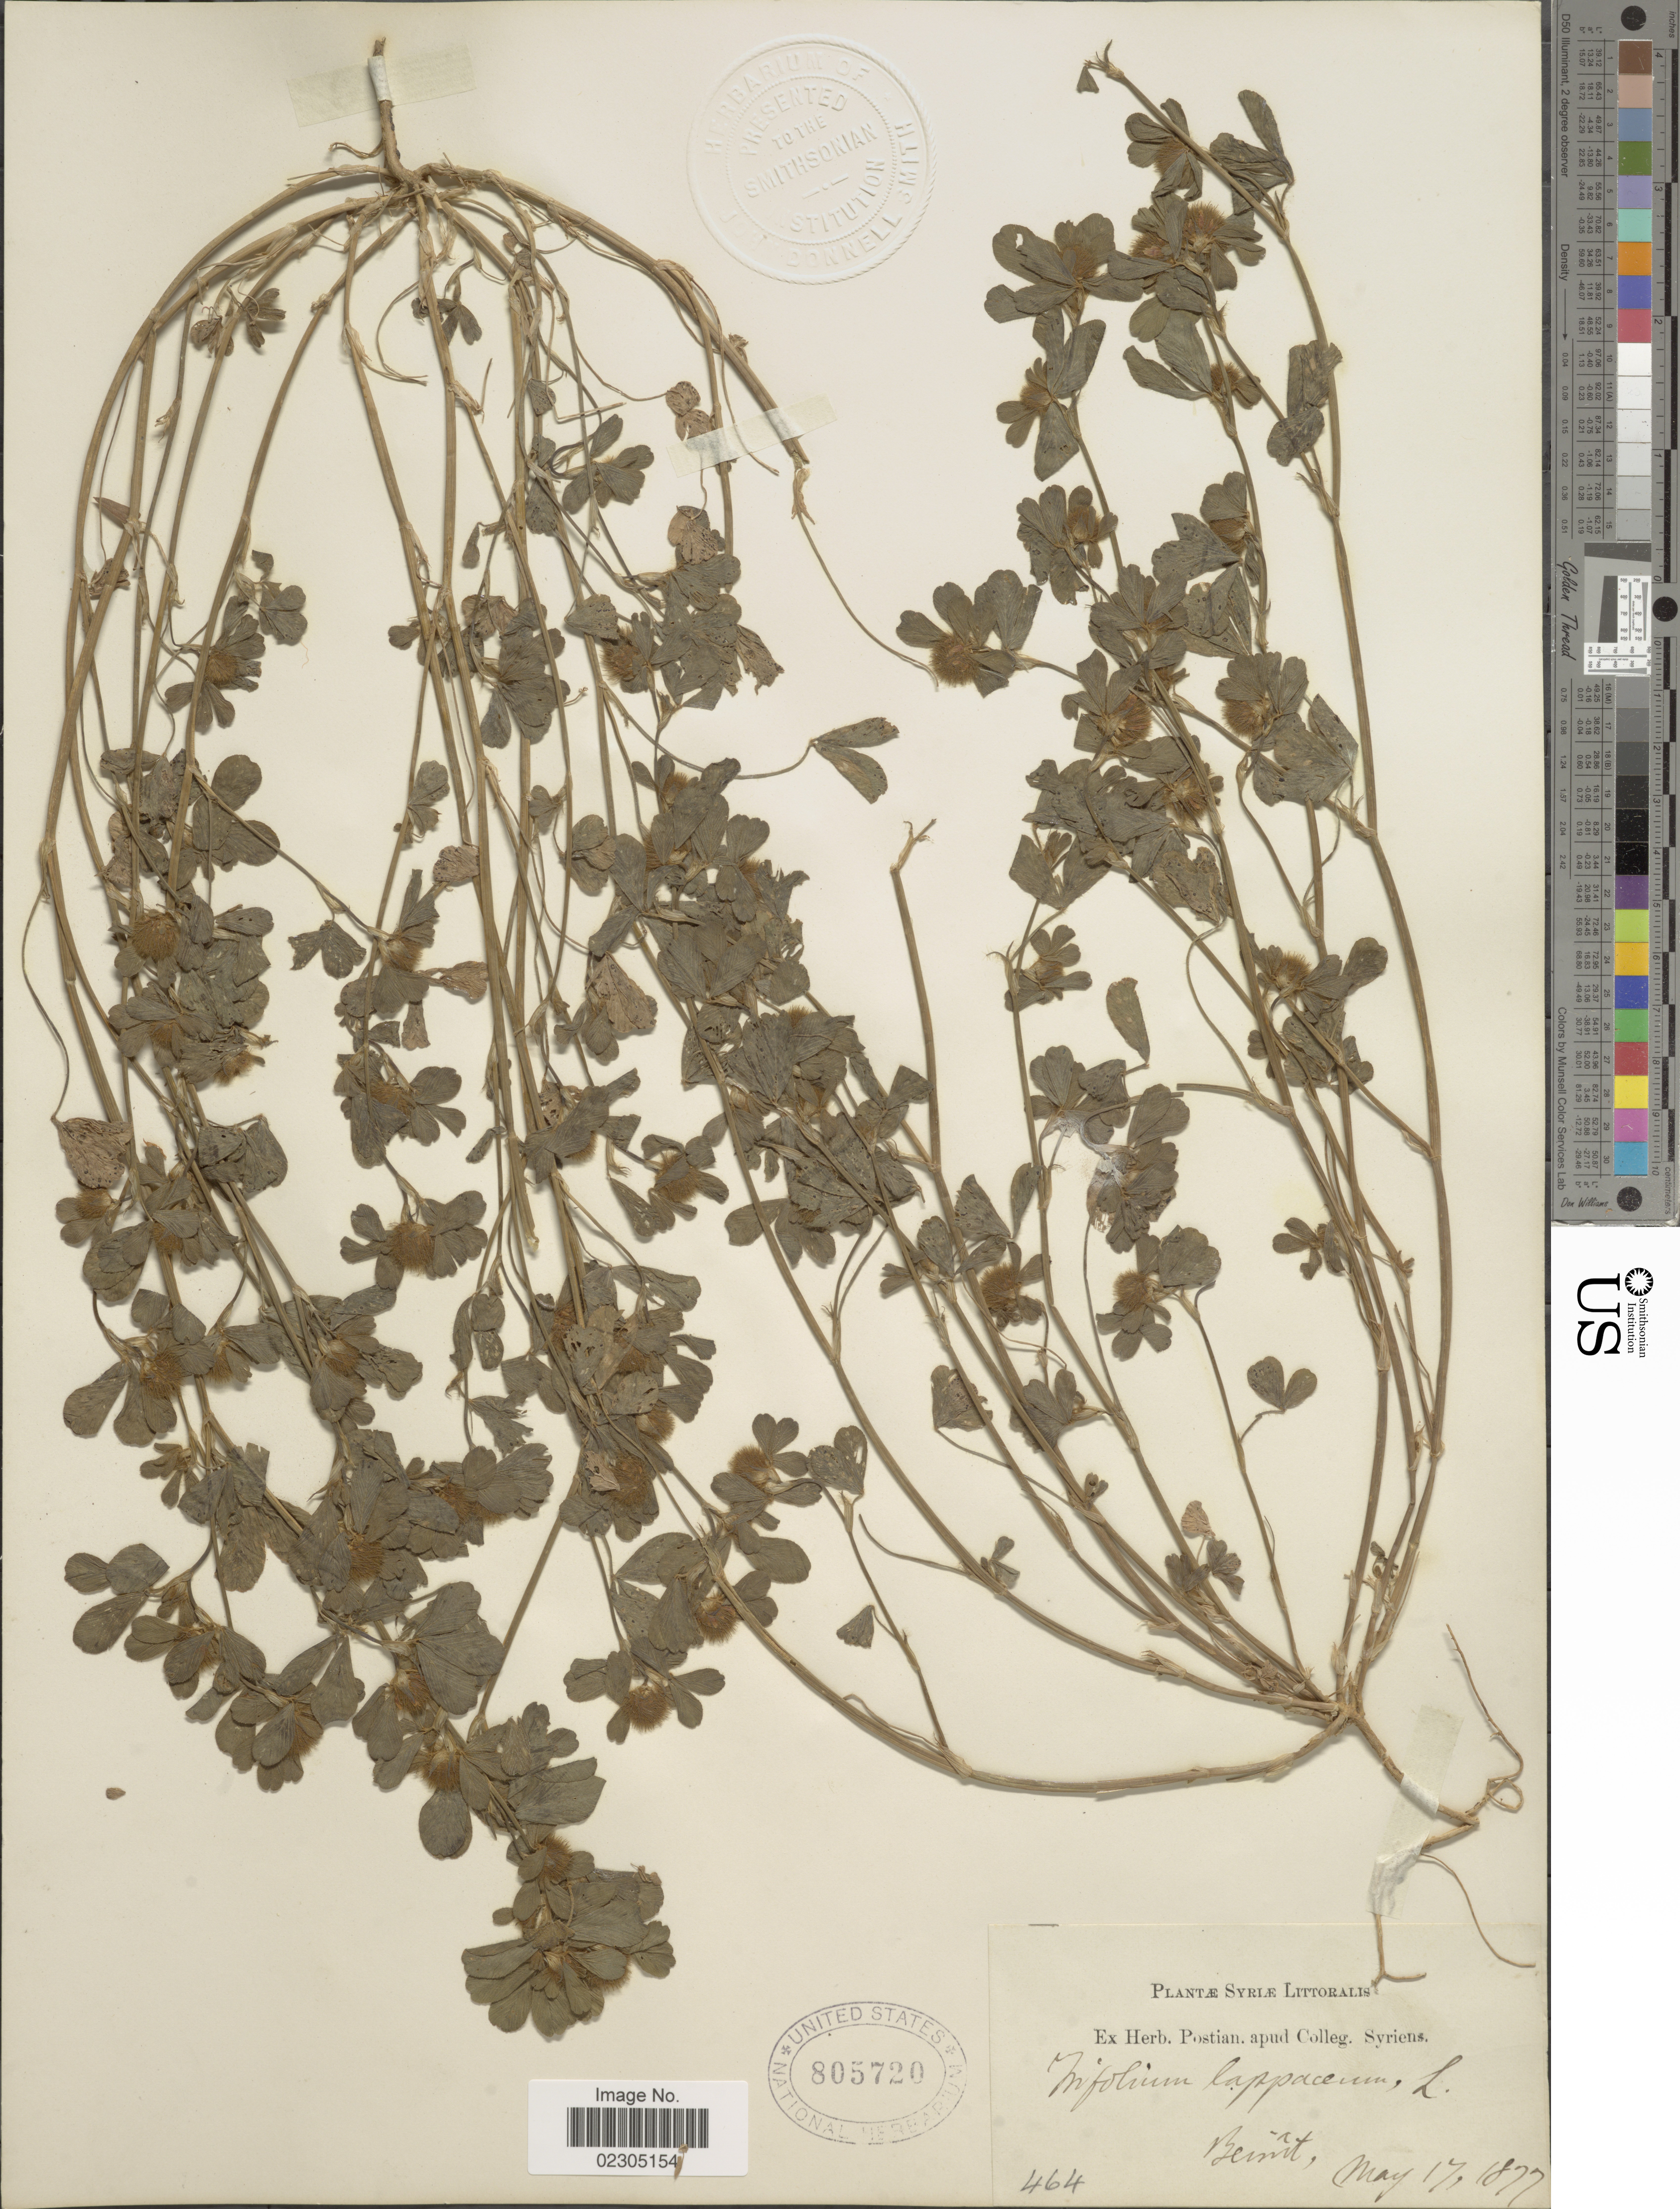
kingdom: Plantae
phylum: Tracheophyta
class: Magnoliopsida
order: Fabales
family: Fabaceae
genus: Trifolium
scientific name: Trifolium lappaceum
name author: L.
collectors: ex herb. Postian. apud Colleg. Syriens. Protest. USE "Fannie P. A. Shepard" (10308853) AS PRIMARY COLLECTOR INSTEAD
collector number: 464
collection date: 1877-05-17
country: Syria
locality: Syriae Littoralis. Bernit [interpreted].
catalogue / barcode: US 805720